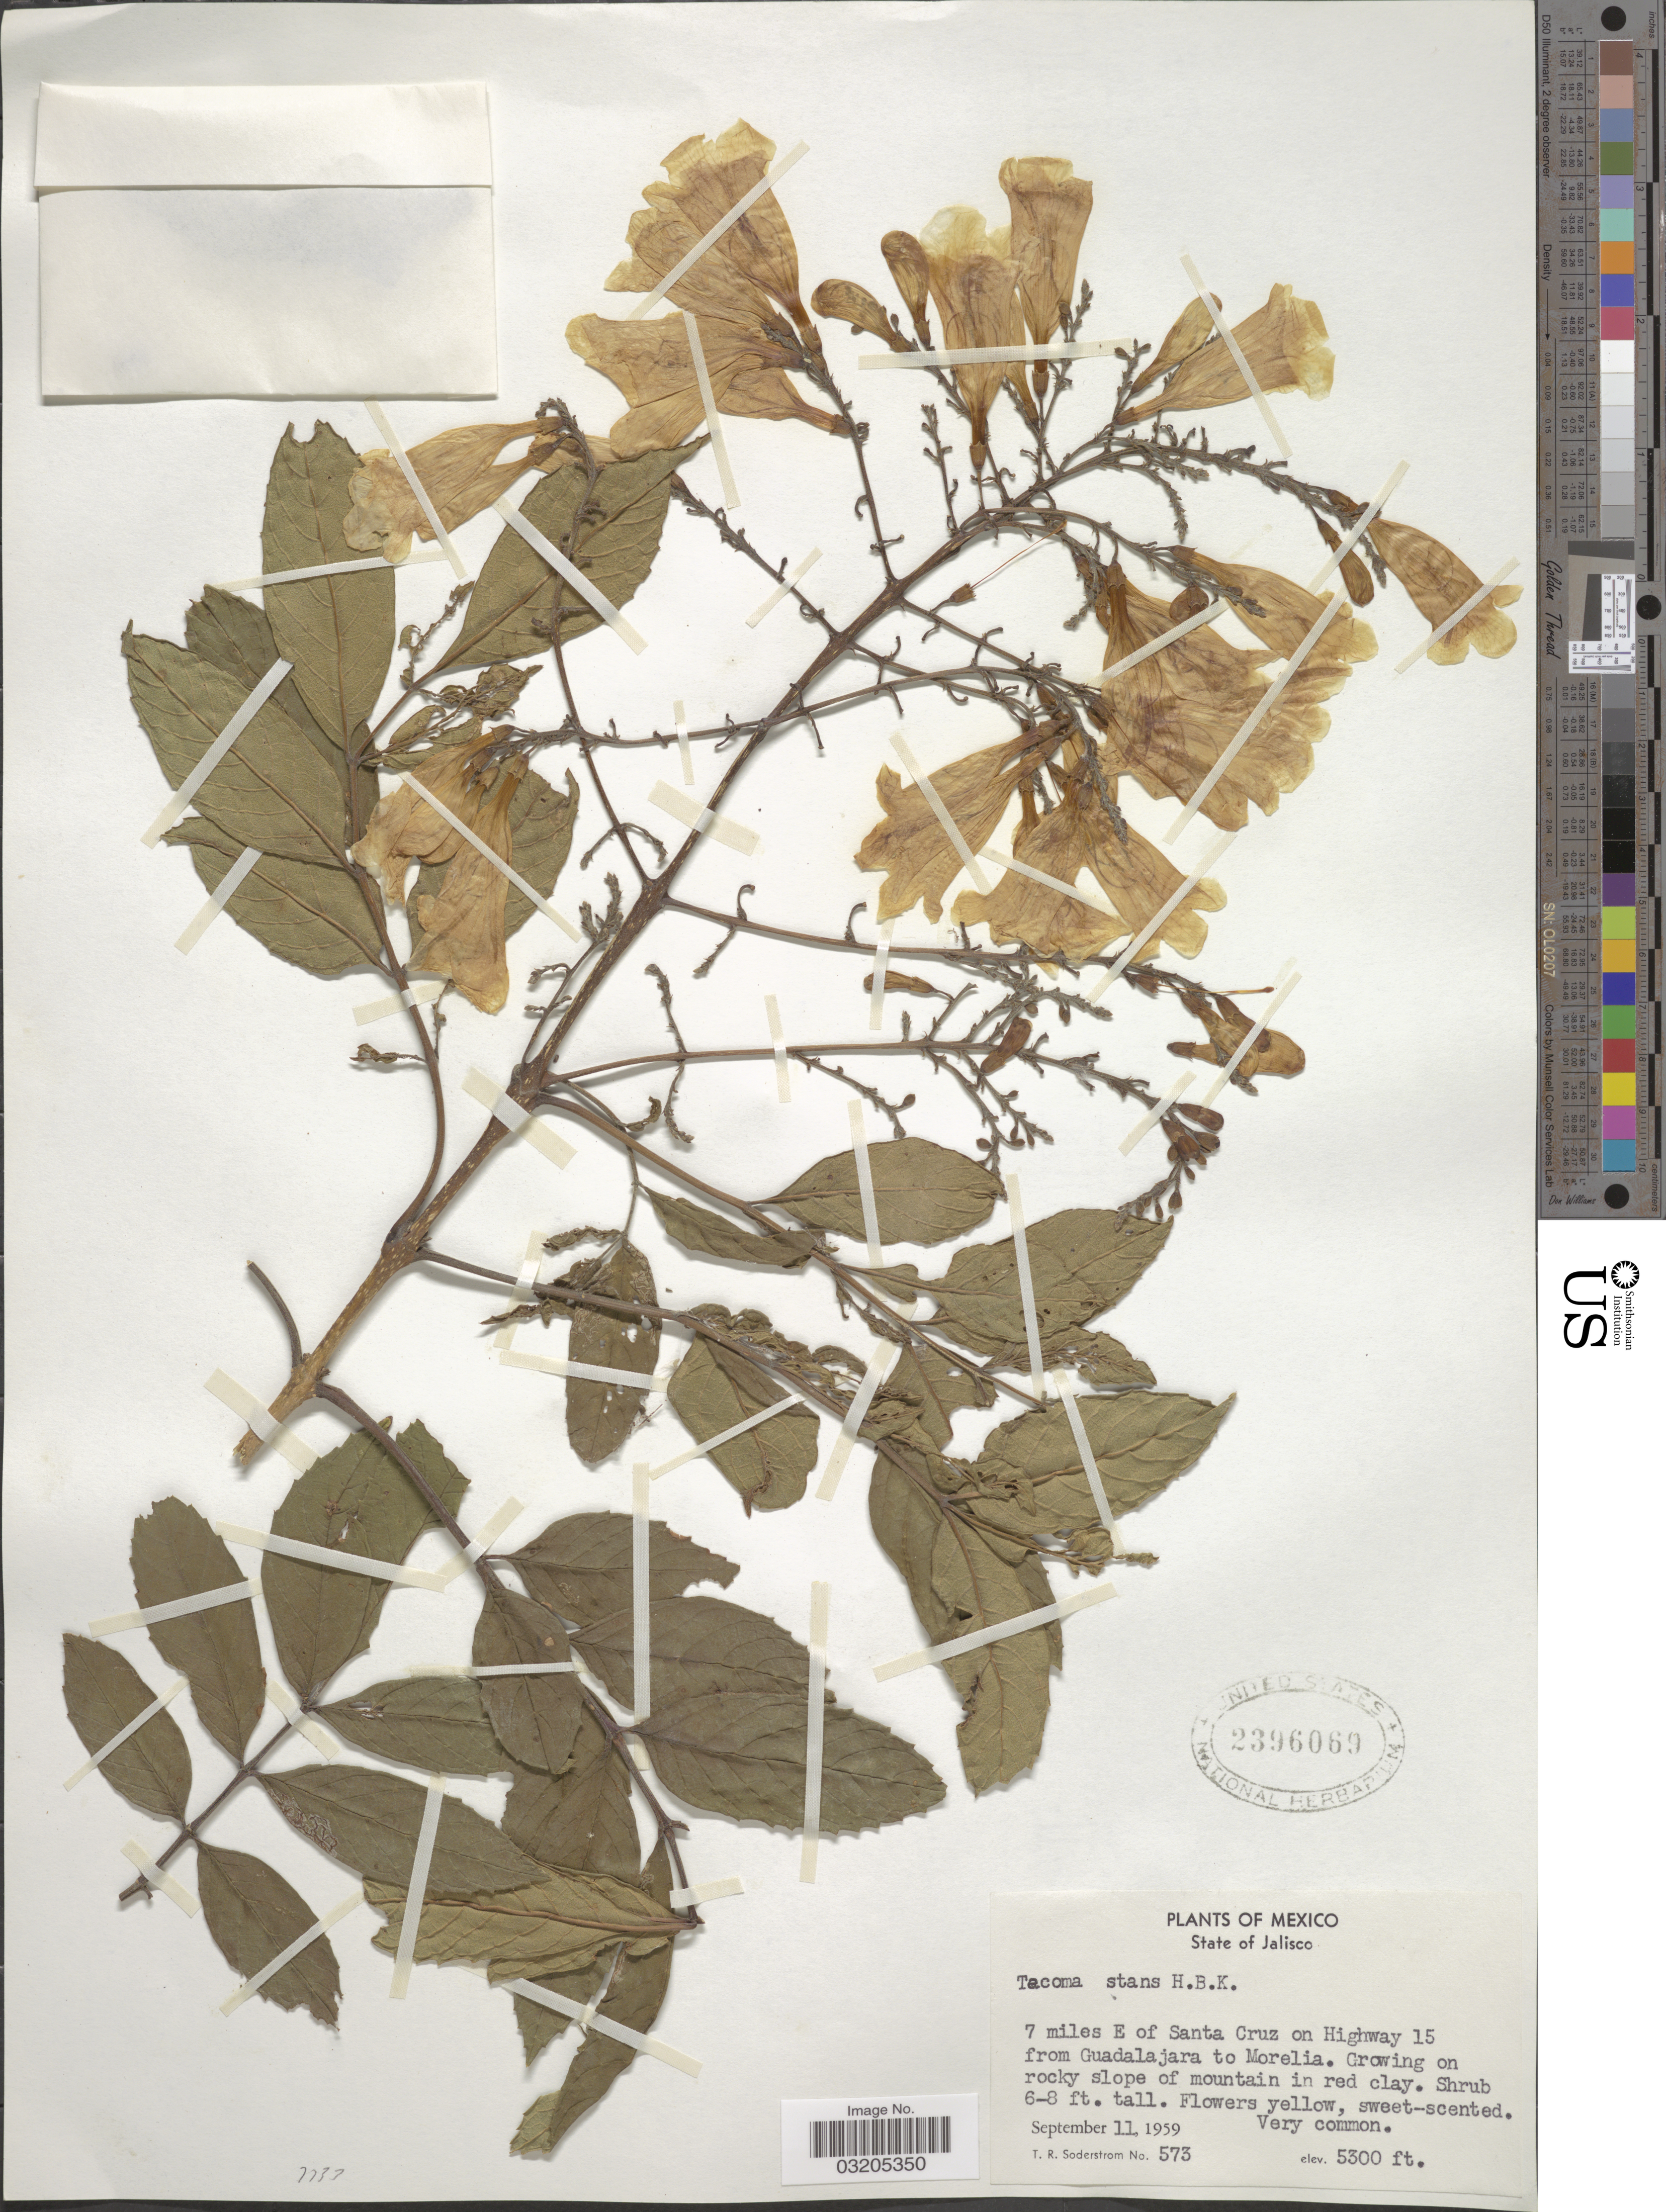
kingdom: Plantae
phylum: Tracheophyta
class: Magnoliopsida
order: Lamiales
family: Bignoniaceae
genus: Tecoma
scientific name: Tecoma stans var. stans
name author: (L.) Juss. ex Kunth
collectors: T. R. Soderstrom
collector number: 573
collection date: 1959-09-11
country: Mexico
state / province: Jalisco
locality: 7 miles E of Santa Cruz on Highway 15 from Guadalajara to Morelia.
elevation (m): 1615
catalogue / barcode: US 2396069